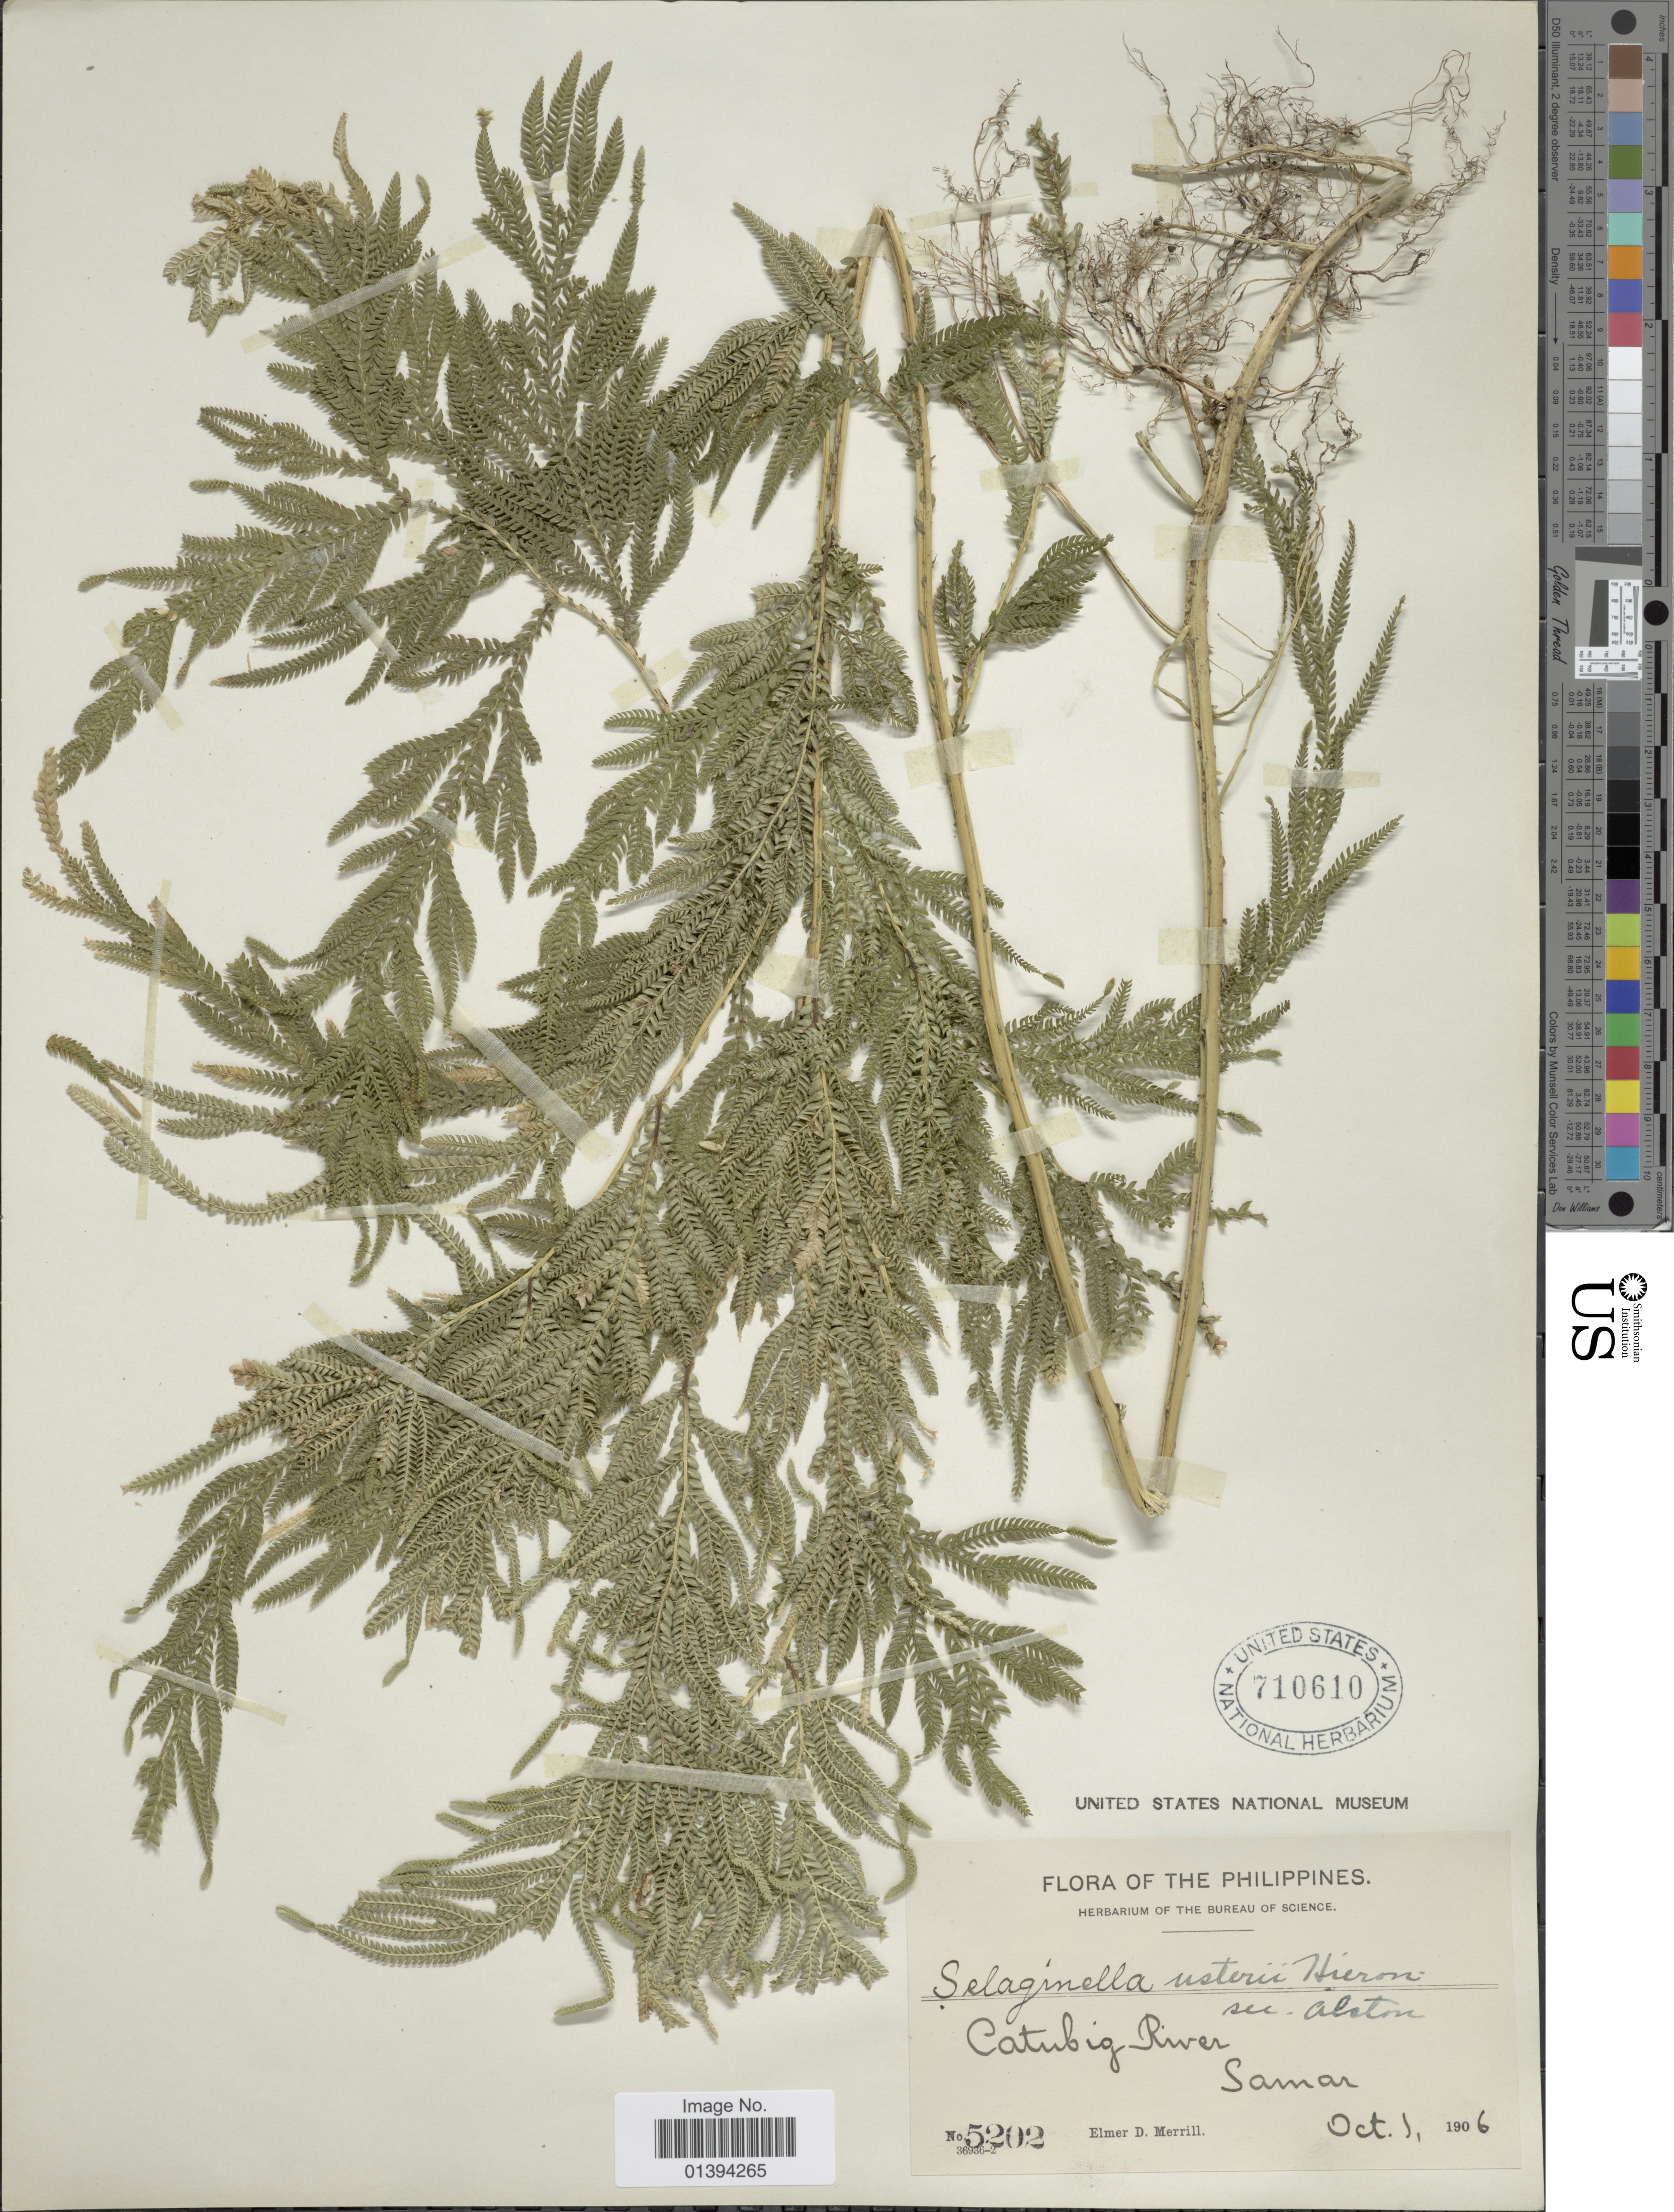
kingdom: Plantae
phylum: Tracheophyta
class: Lycopodiopsida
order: Selaginellales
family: Selaginellaceae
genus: Selaginella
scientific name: Selaginella usterii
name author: Hieron.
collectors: E. D. Merrill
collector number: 5202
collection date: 1906-10-01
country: Philippines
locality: Catubig River, Samar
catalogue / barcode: US 710610